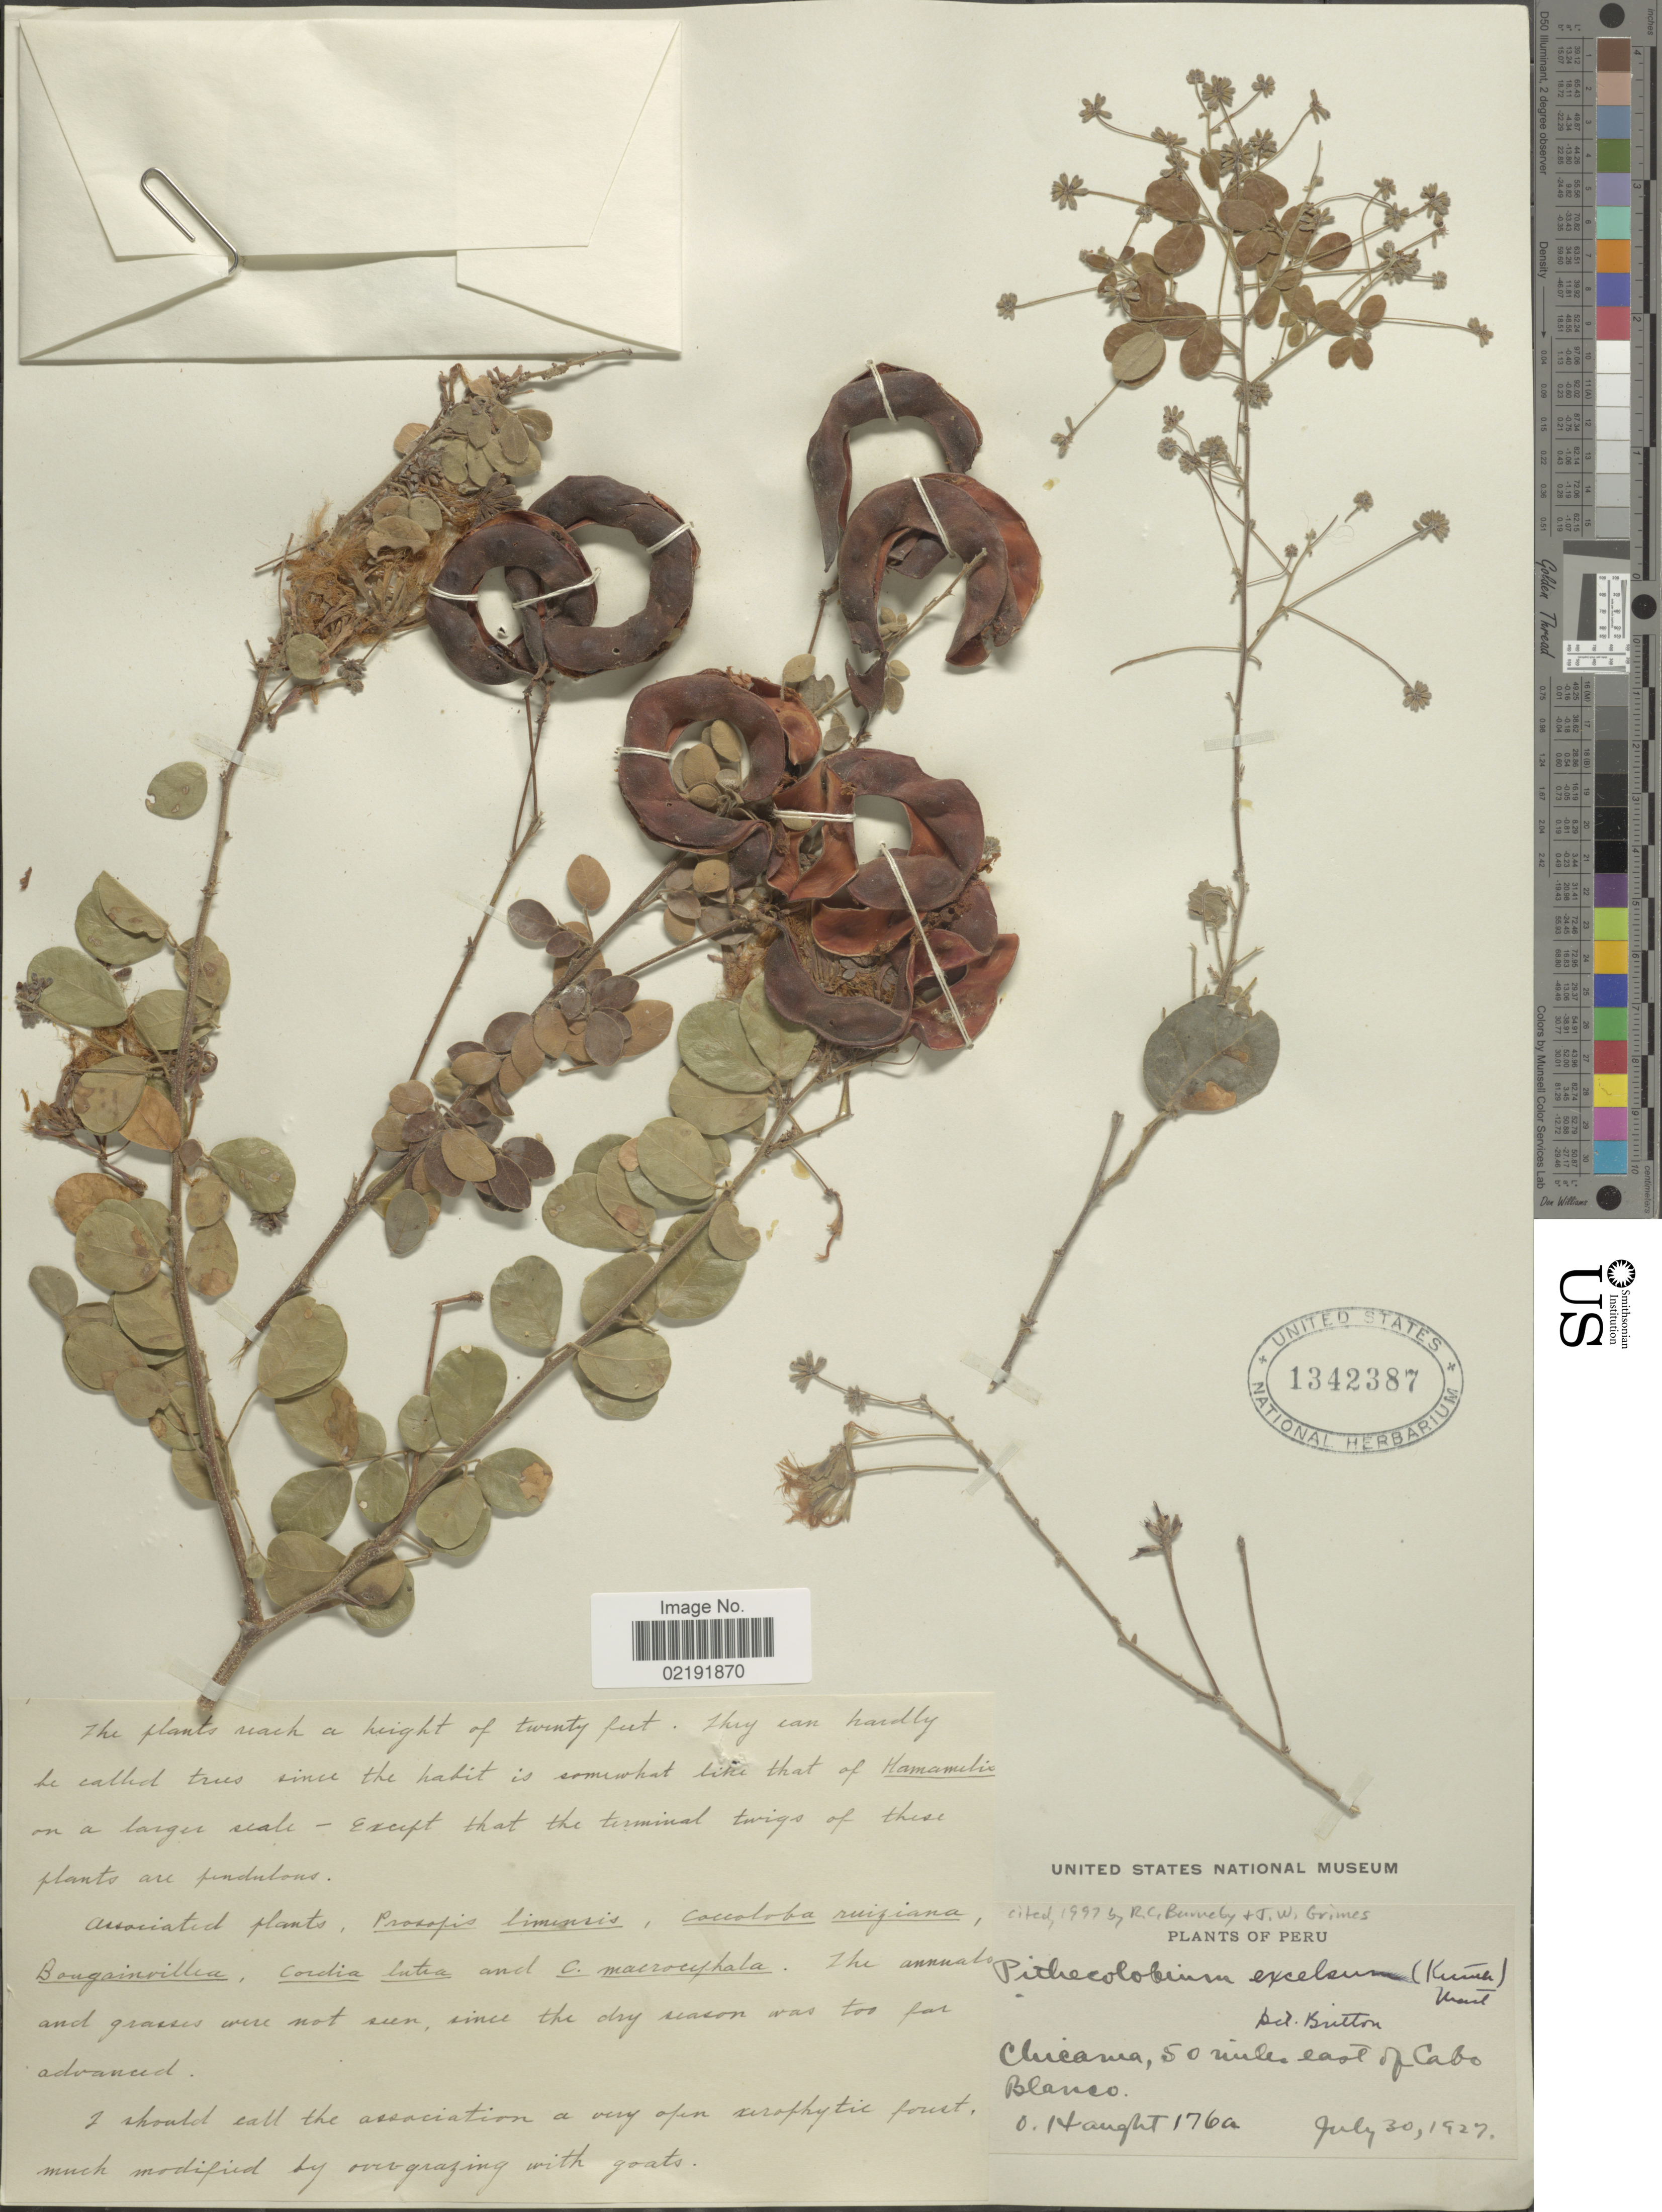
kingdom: Plantae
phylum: Tracheophyta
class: Magnoliopsida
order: Fabales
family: Fabaceae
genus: Pithecellobium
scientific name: Pithecellobium excelsum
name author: (Kunth) Mart.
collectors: O. Haught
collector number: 176a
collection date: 1927-07-30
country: Peru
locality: Chicama, 50 miles east of Cabo Blanco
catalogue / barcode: US 1342387